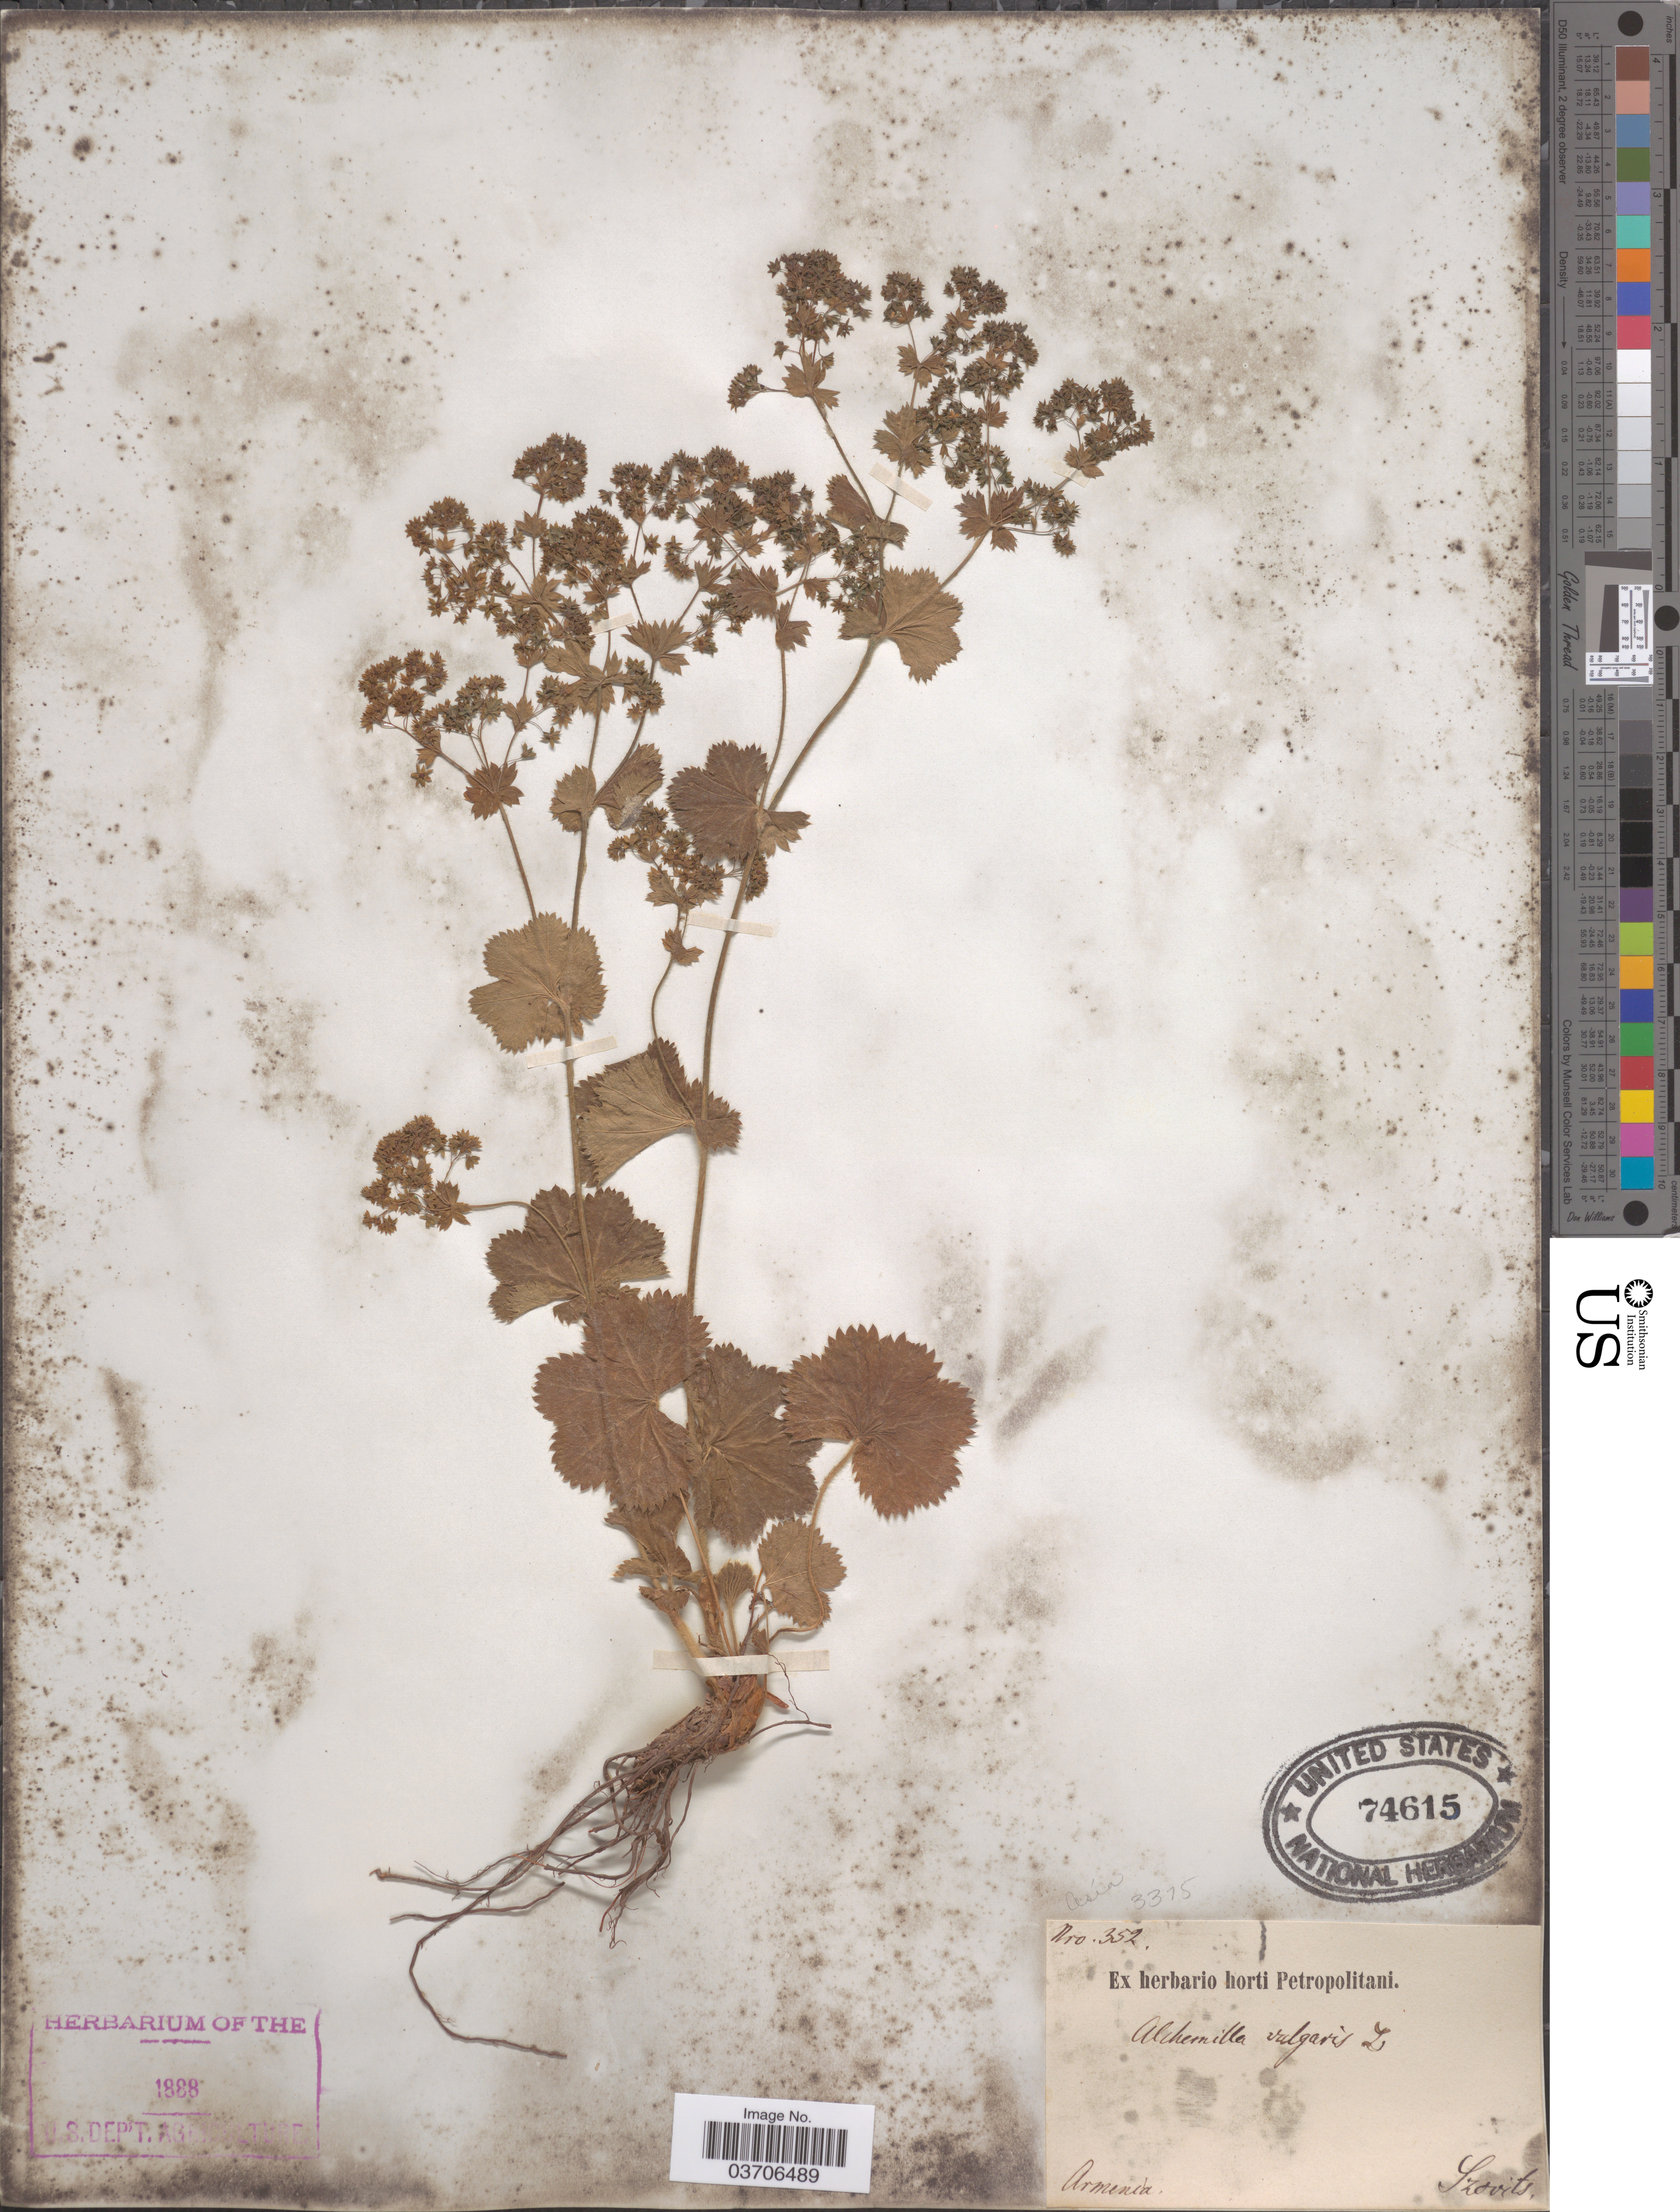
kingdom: Plantae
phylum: Tracheophyta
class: Magnoliopsida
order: Rosales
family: Rosaceae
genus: Alchemilla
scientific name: Alchemilla vulgaris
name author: L.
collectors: Szovits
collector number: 352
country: Armenia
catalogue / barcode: US 74615